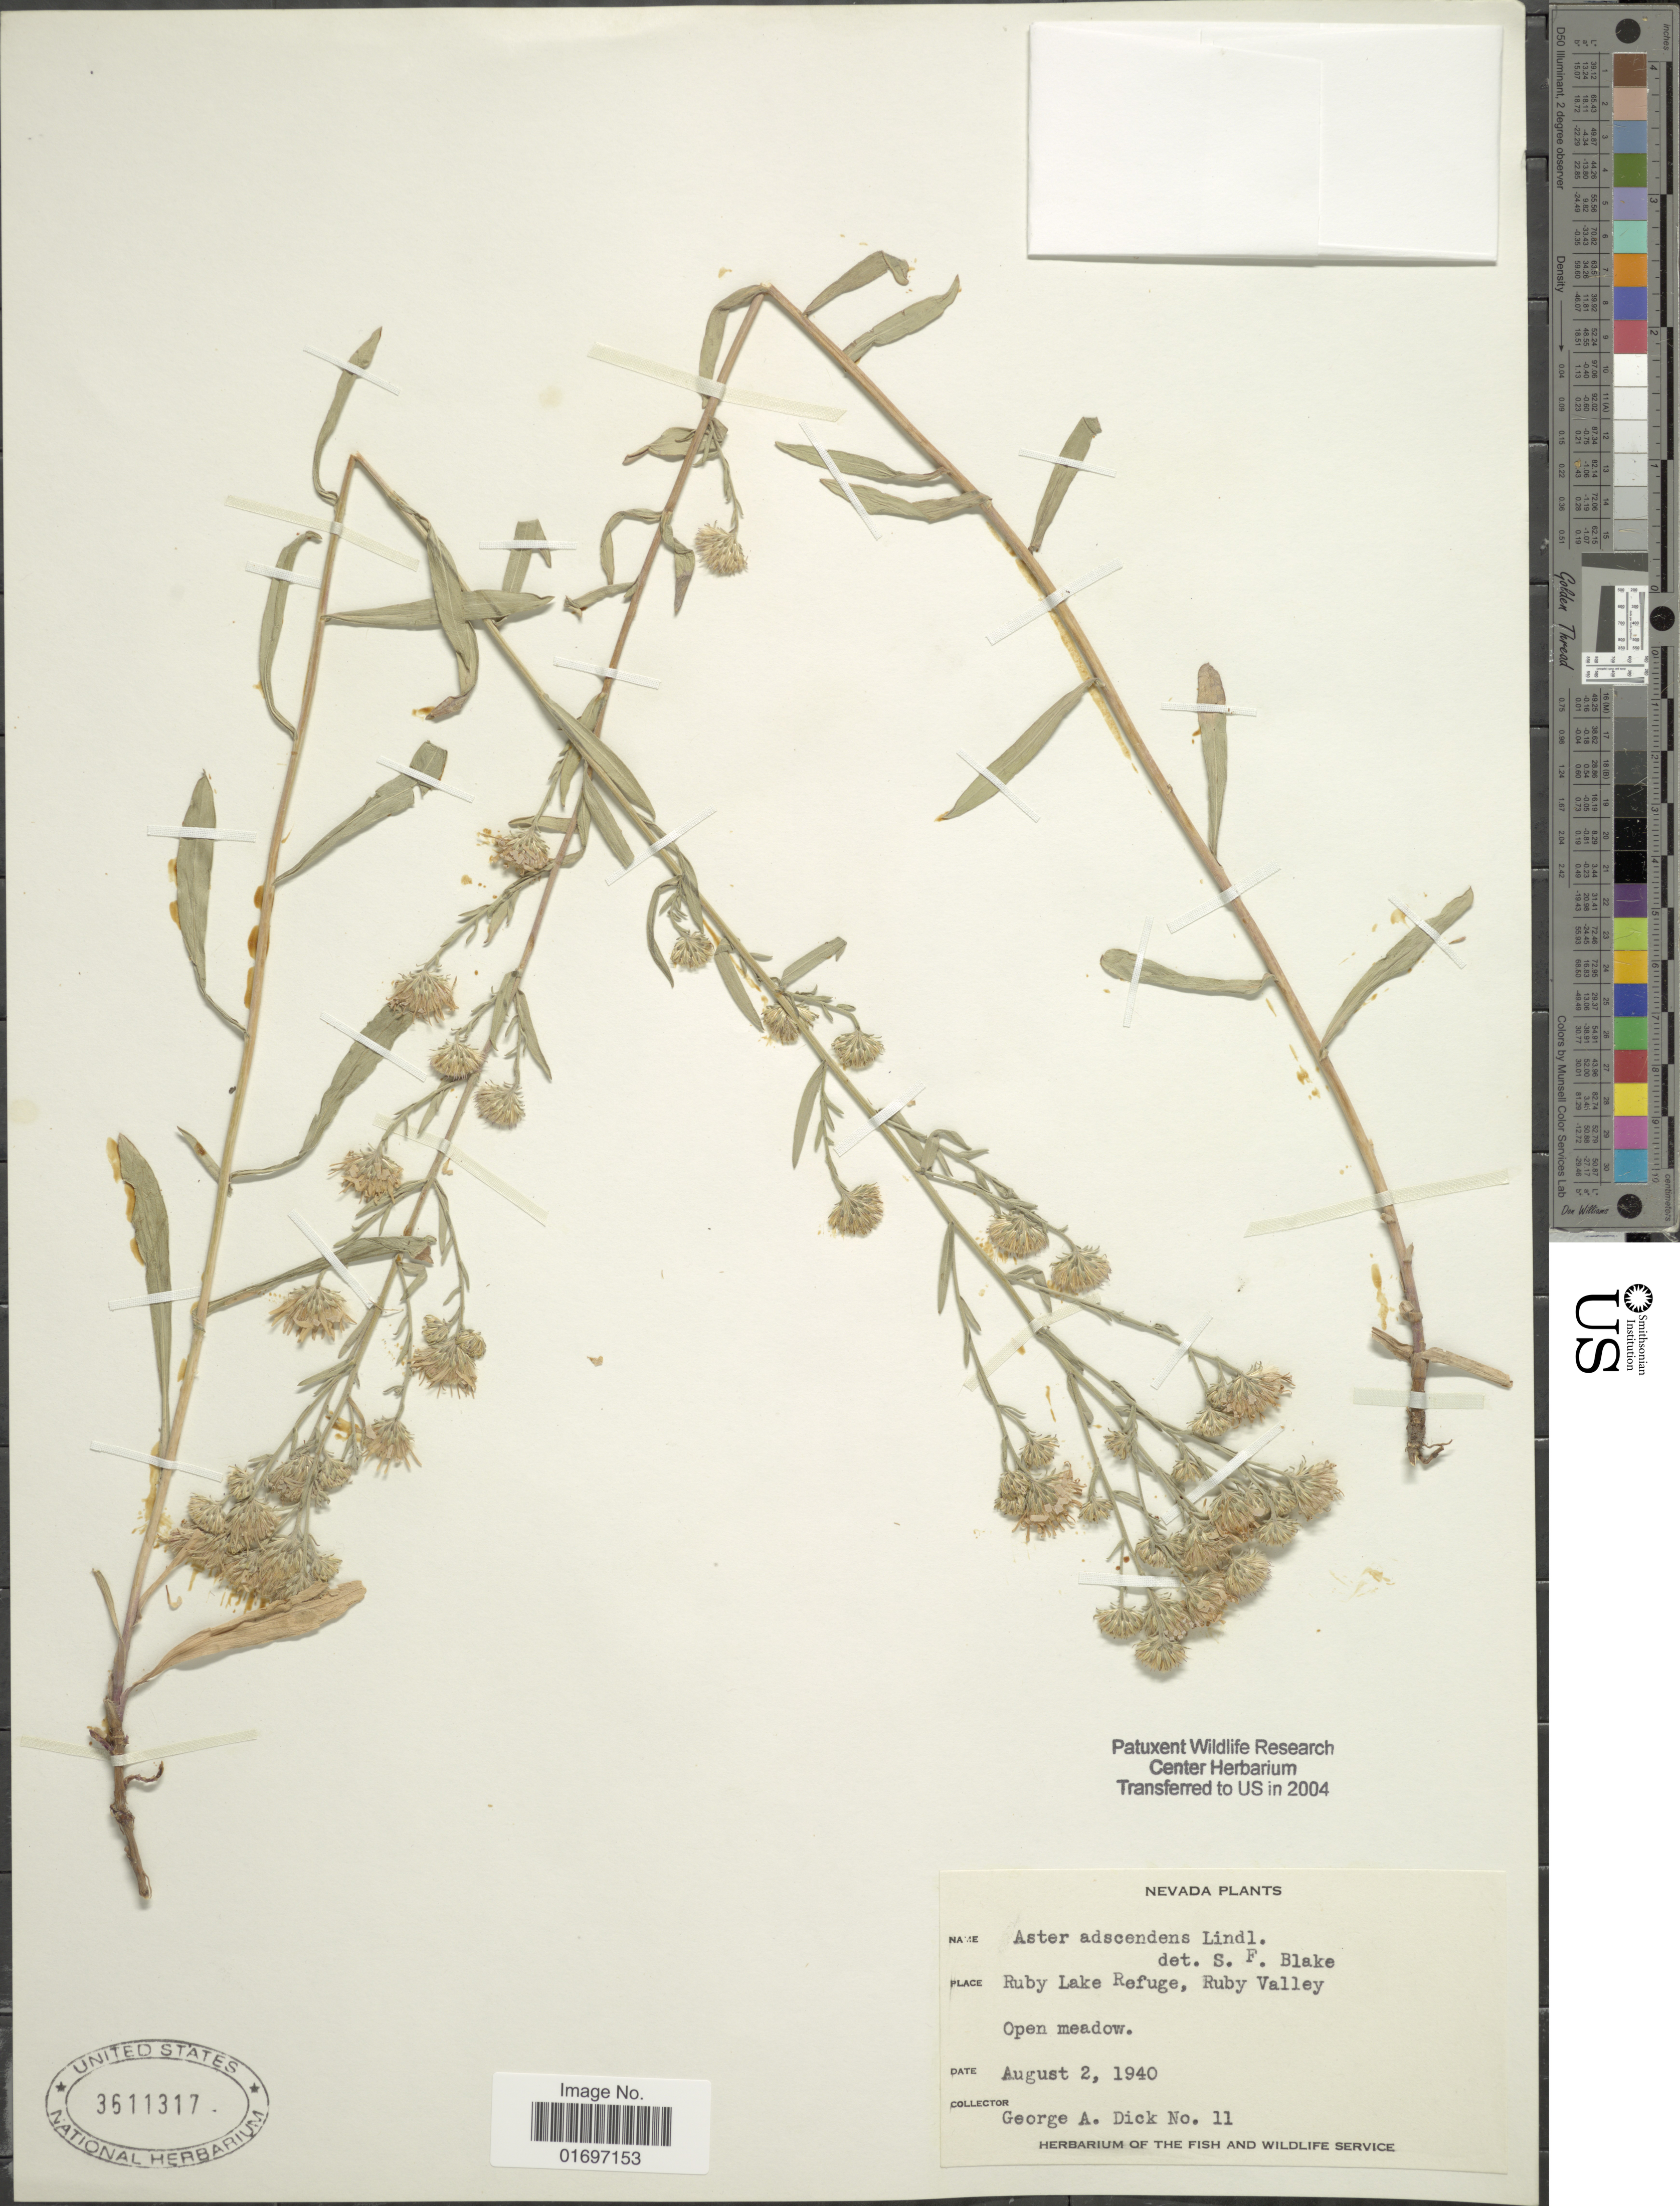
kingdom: Plantae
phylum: Tracheophyta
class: Magnoliopsida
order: Asterales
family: Asteraceae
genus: Symphyotrichum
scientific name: Symphyotrichum ascendens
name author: (Lindl.) G.L. Nesom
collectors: G. Dick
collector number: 11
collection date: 1940-08-02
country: United States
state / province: Nevada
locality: Nevada. Ruby Lake Refuge, Ruby Valley.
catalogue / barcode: US 3611317